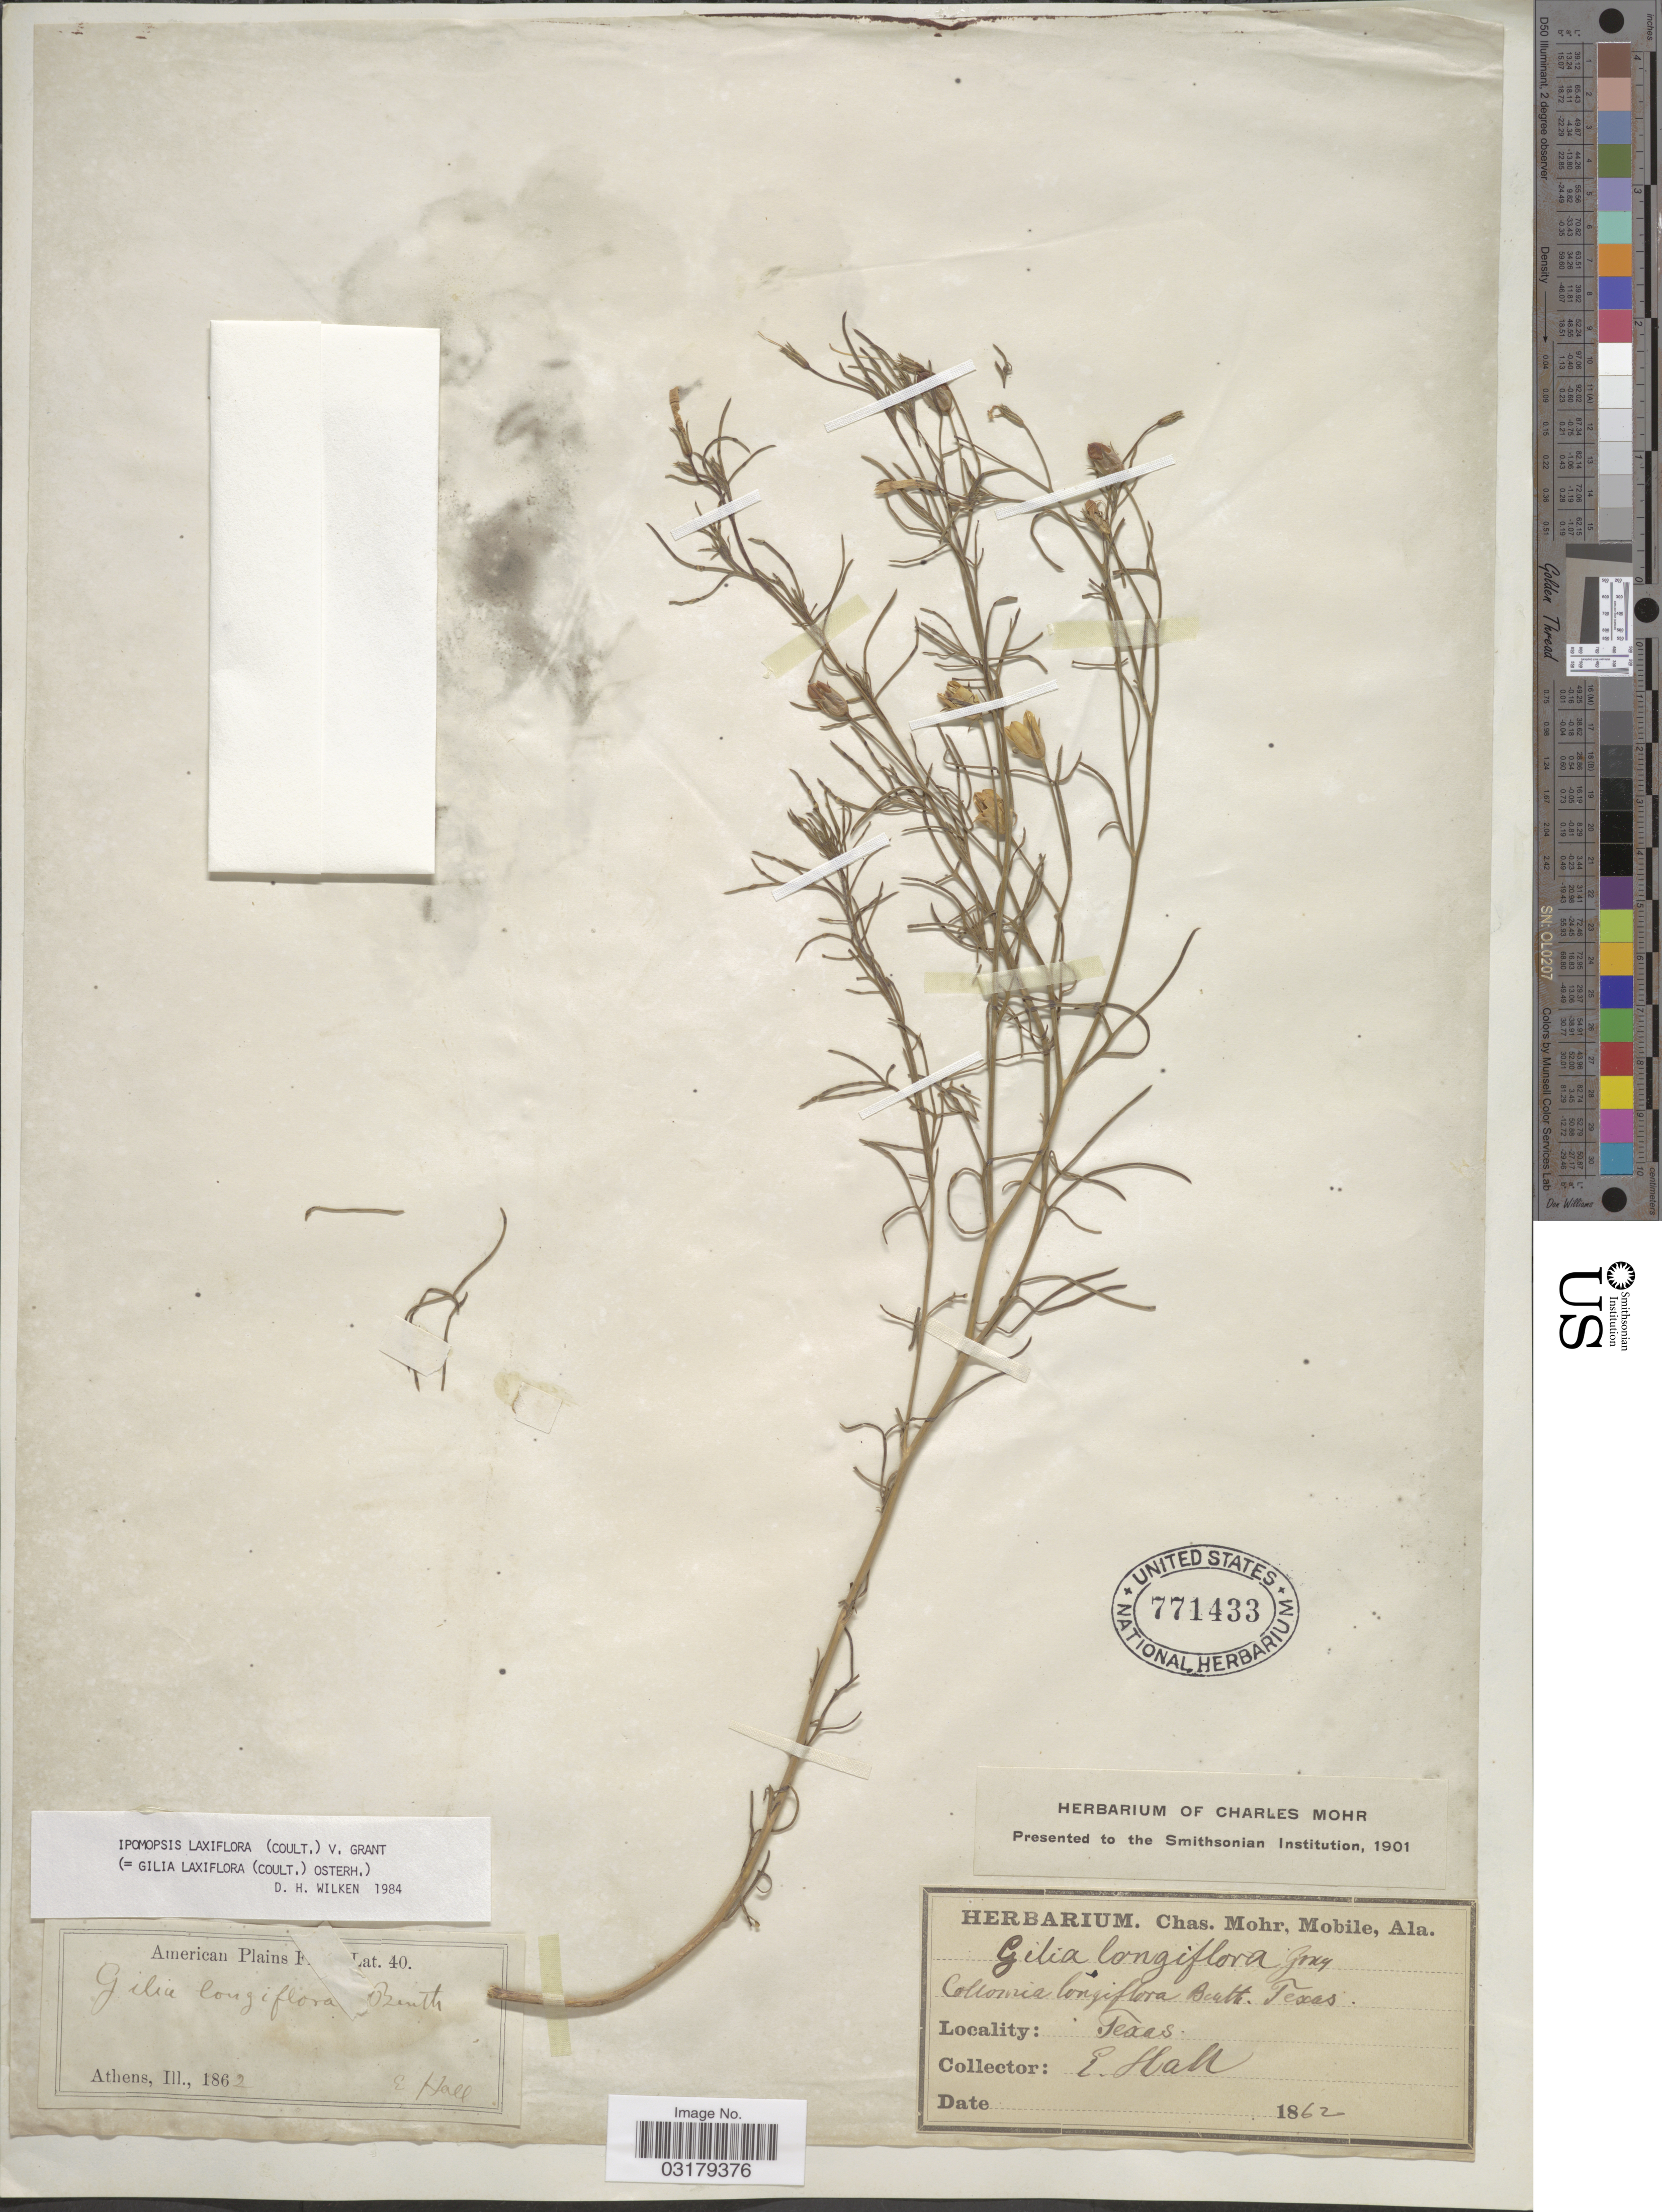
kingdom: Plantae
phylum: Tracheophyta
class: Magnoliopsida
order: Ericales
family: Polemoniaceae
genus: Ipomopsis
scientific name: Ipomopsis laxiflora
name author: (J.M. Coult.) V.E. Grant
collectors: E. Hall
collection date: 1862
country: United States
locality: American Plains Flora, lat. 40. ["Athens, Ill." on label refers to Hall's home base. "Texas" written on secondary label by C. Mohr]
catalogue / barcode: US 771433